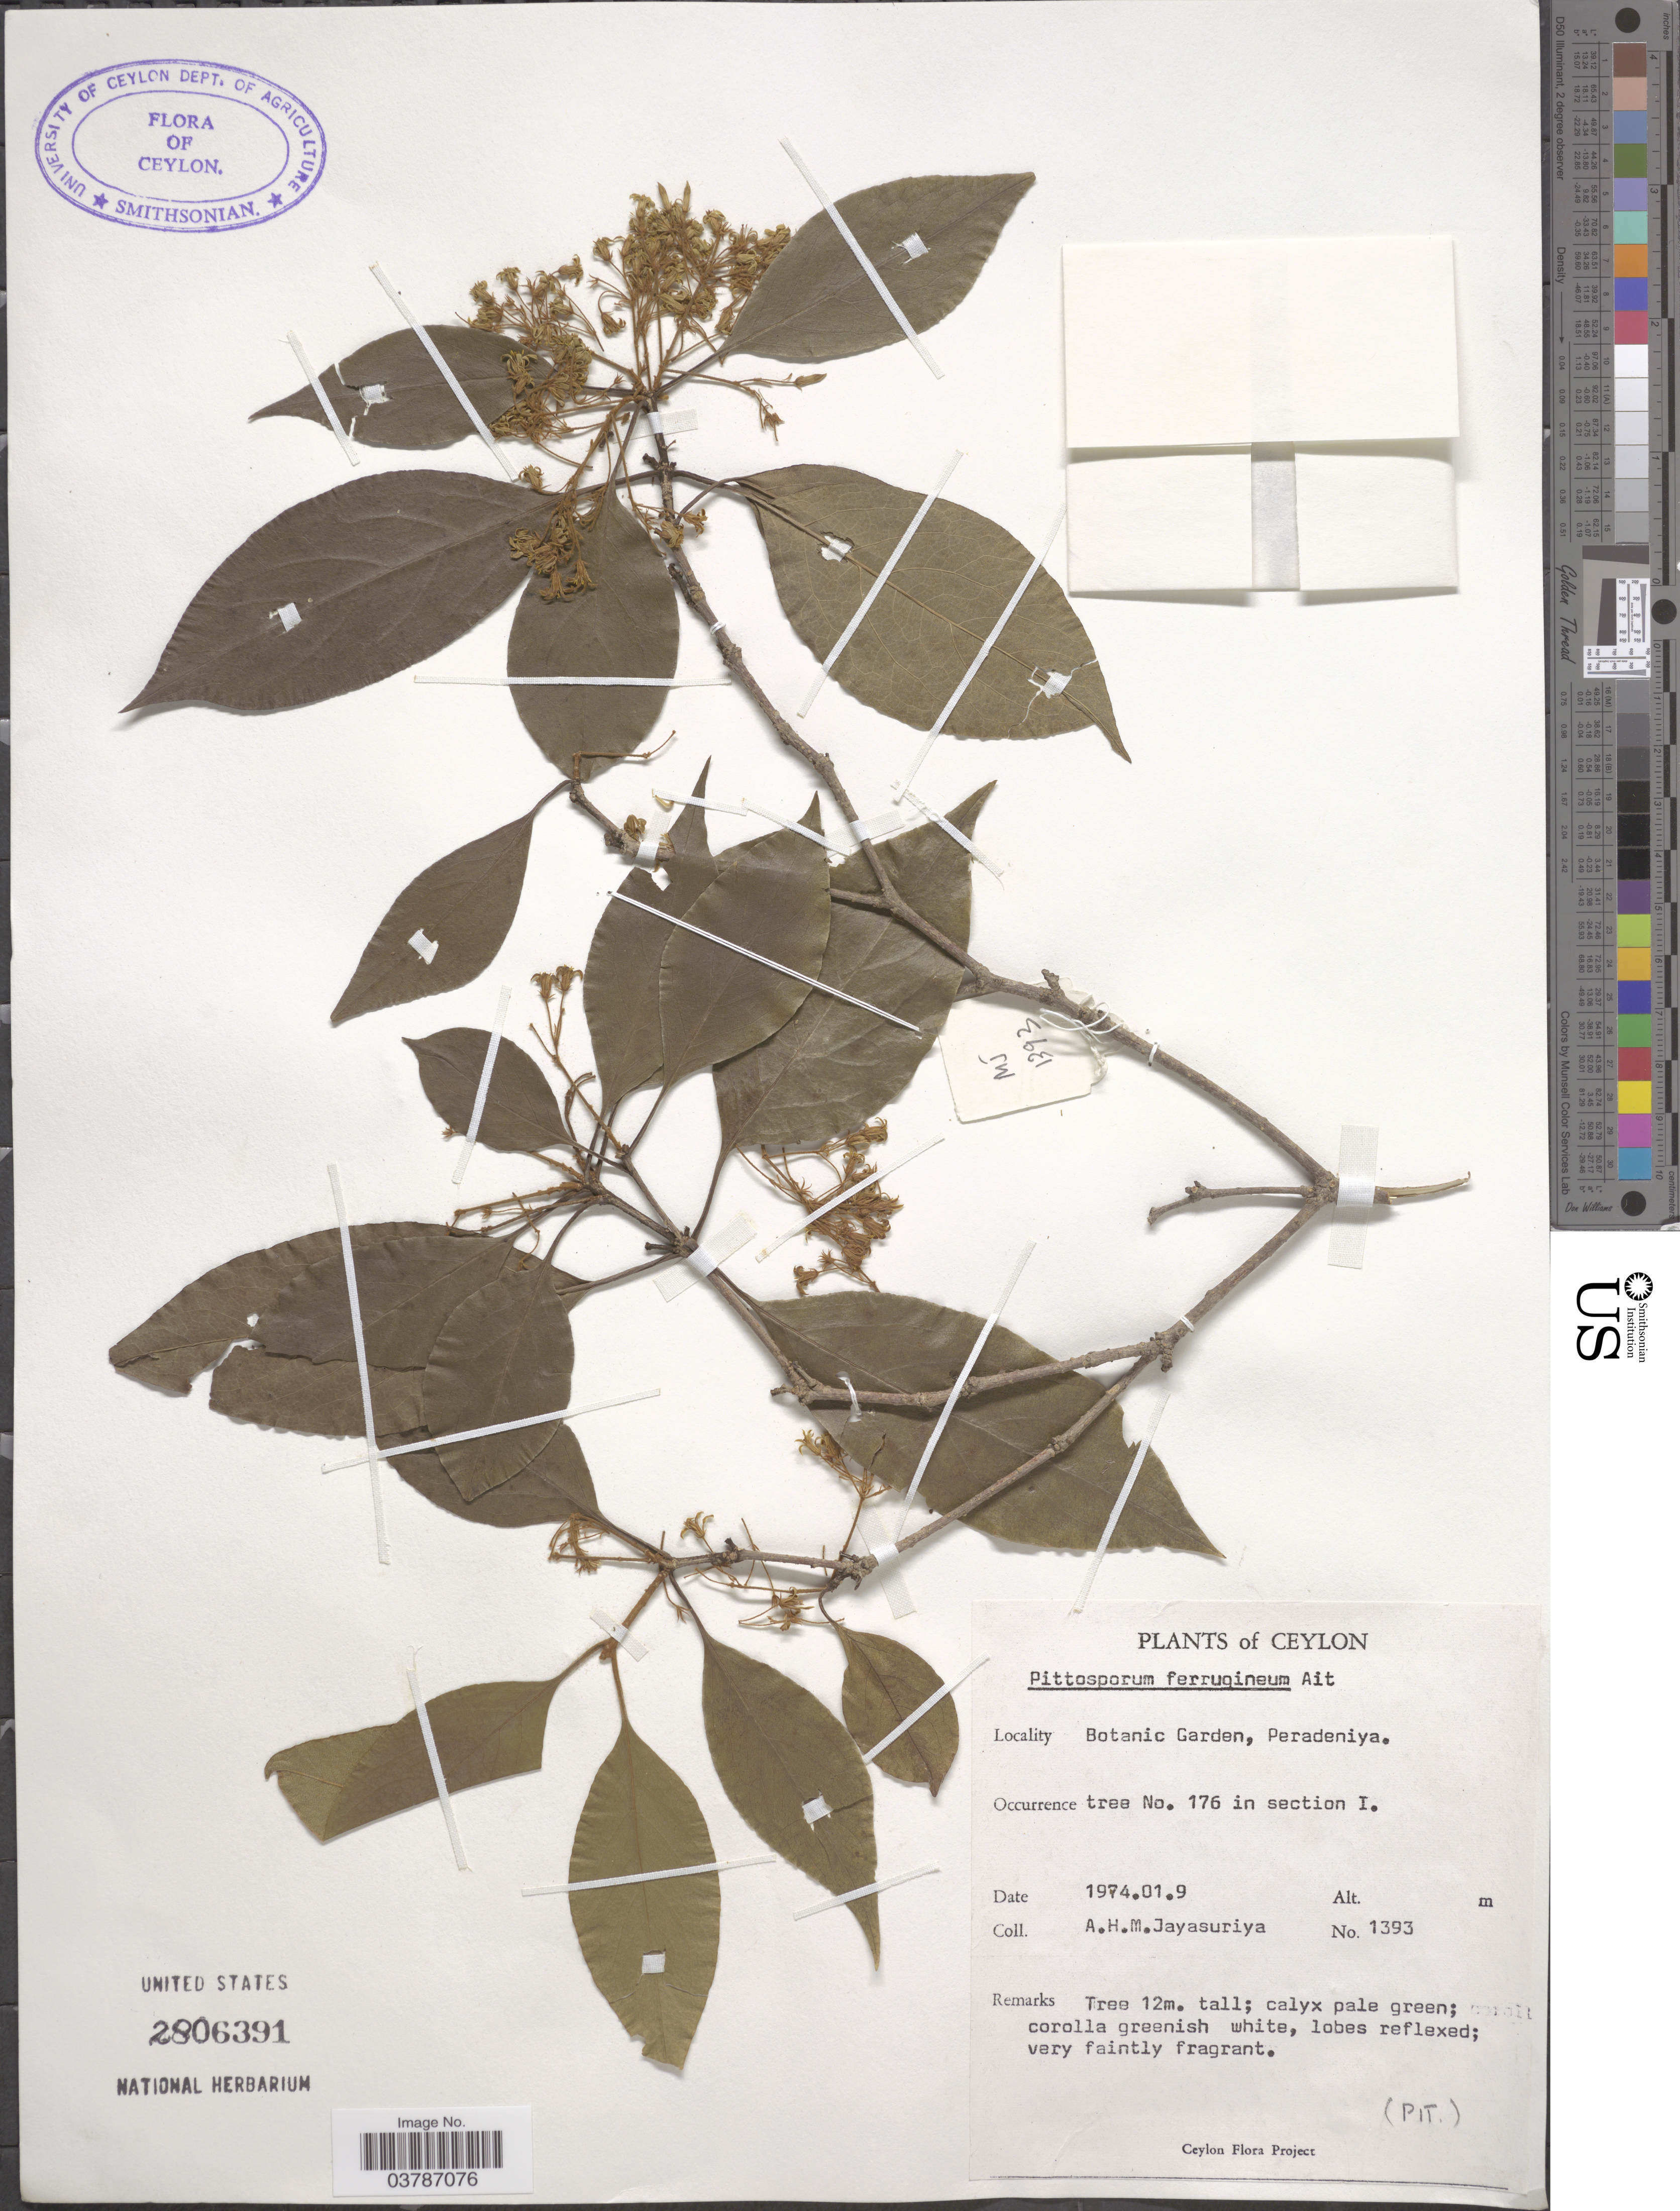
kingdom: Plantae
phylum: Tracheophyta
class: Magnoliopsida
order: Apiales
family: Pittosporaceae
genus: Pittosporum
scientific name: Pittosporum ferrugineum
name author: Dryand. ex Aiton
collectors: A. H. Jayasuriya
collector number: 1393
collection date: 1974-01-09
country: Sri Lanka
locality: Ceylon. Botanic Garden, Peradeniya.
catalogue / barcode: US 2806391